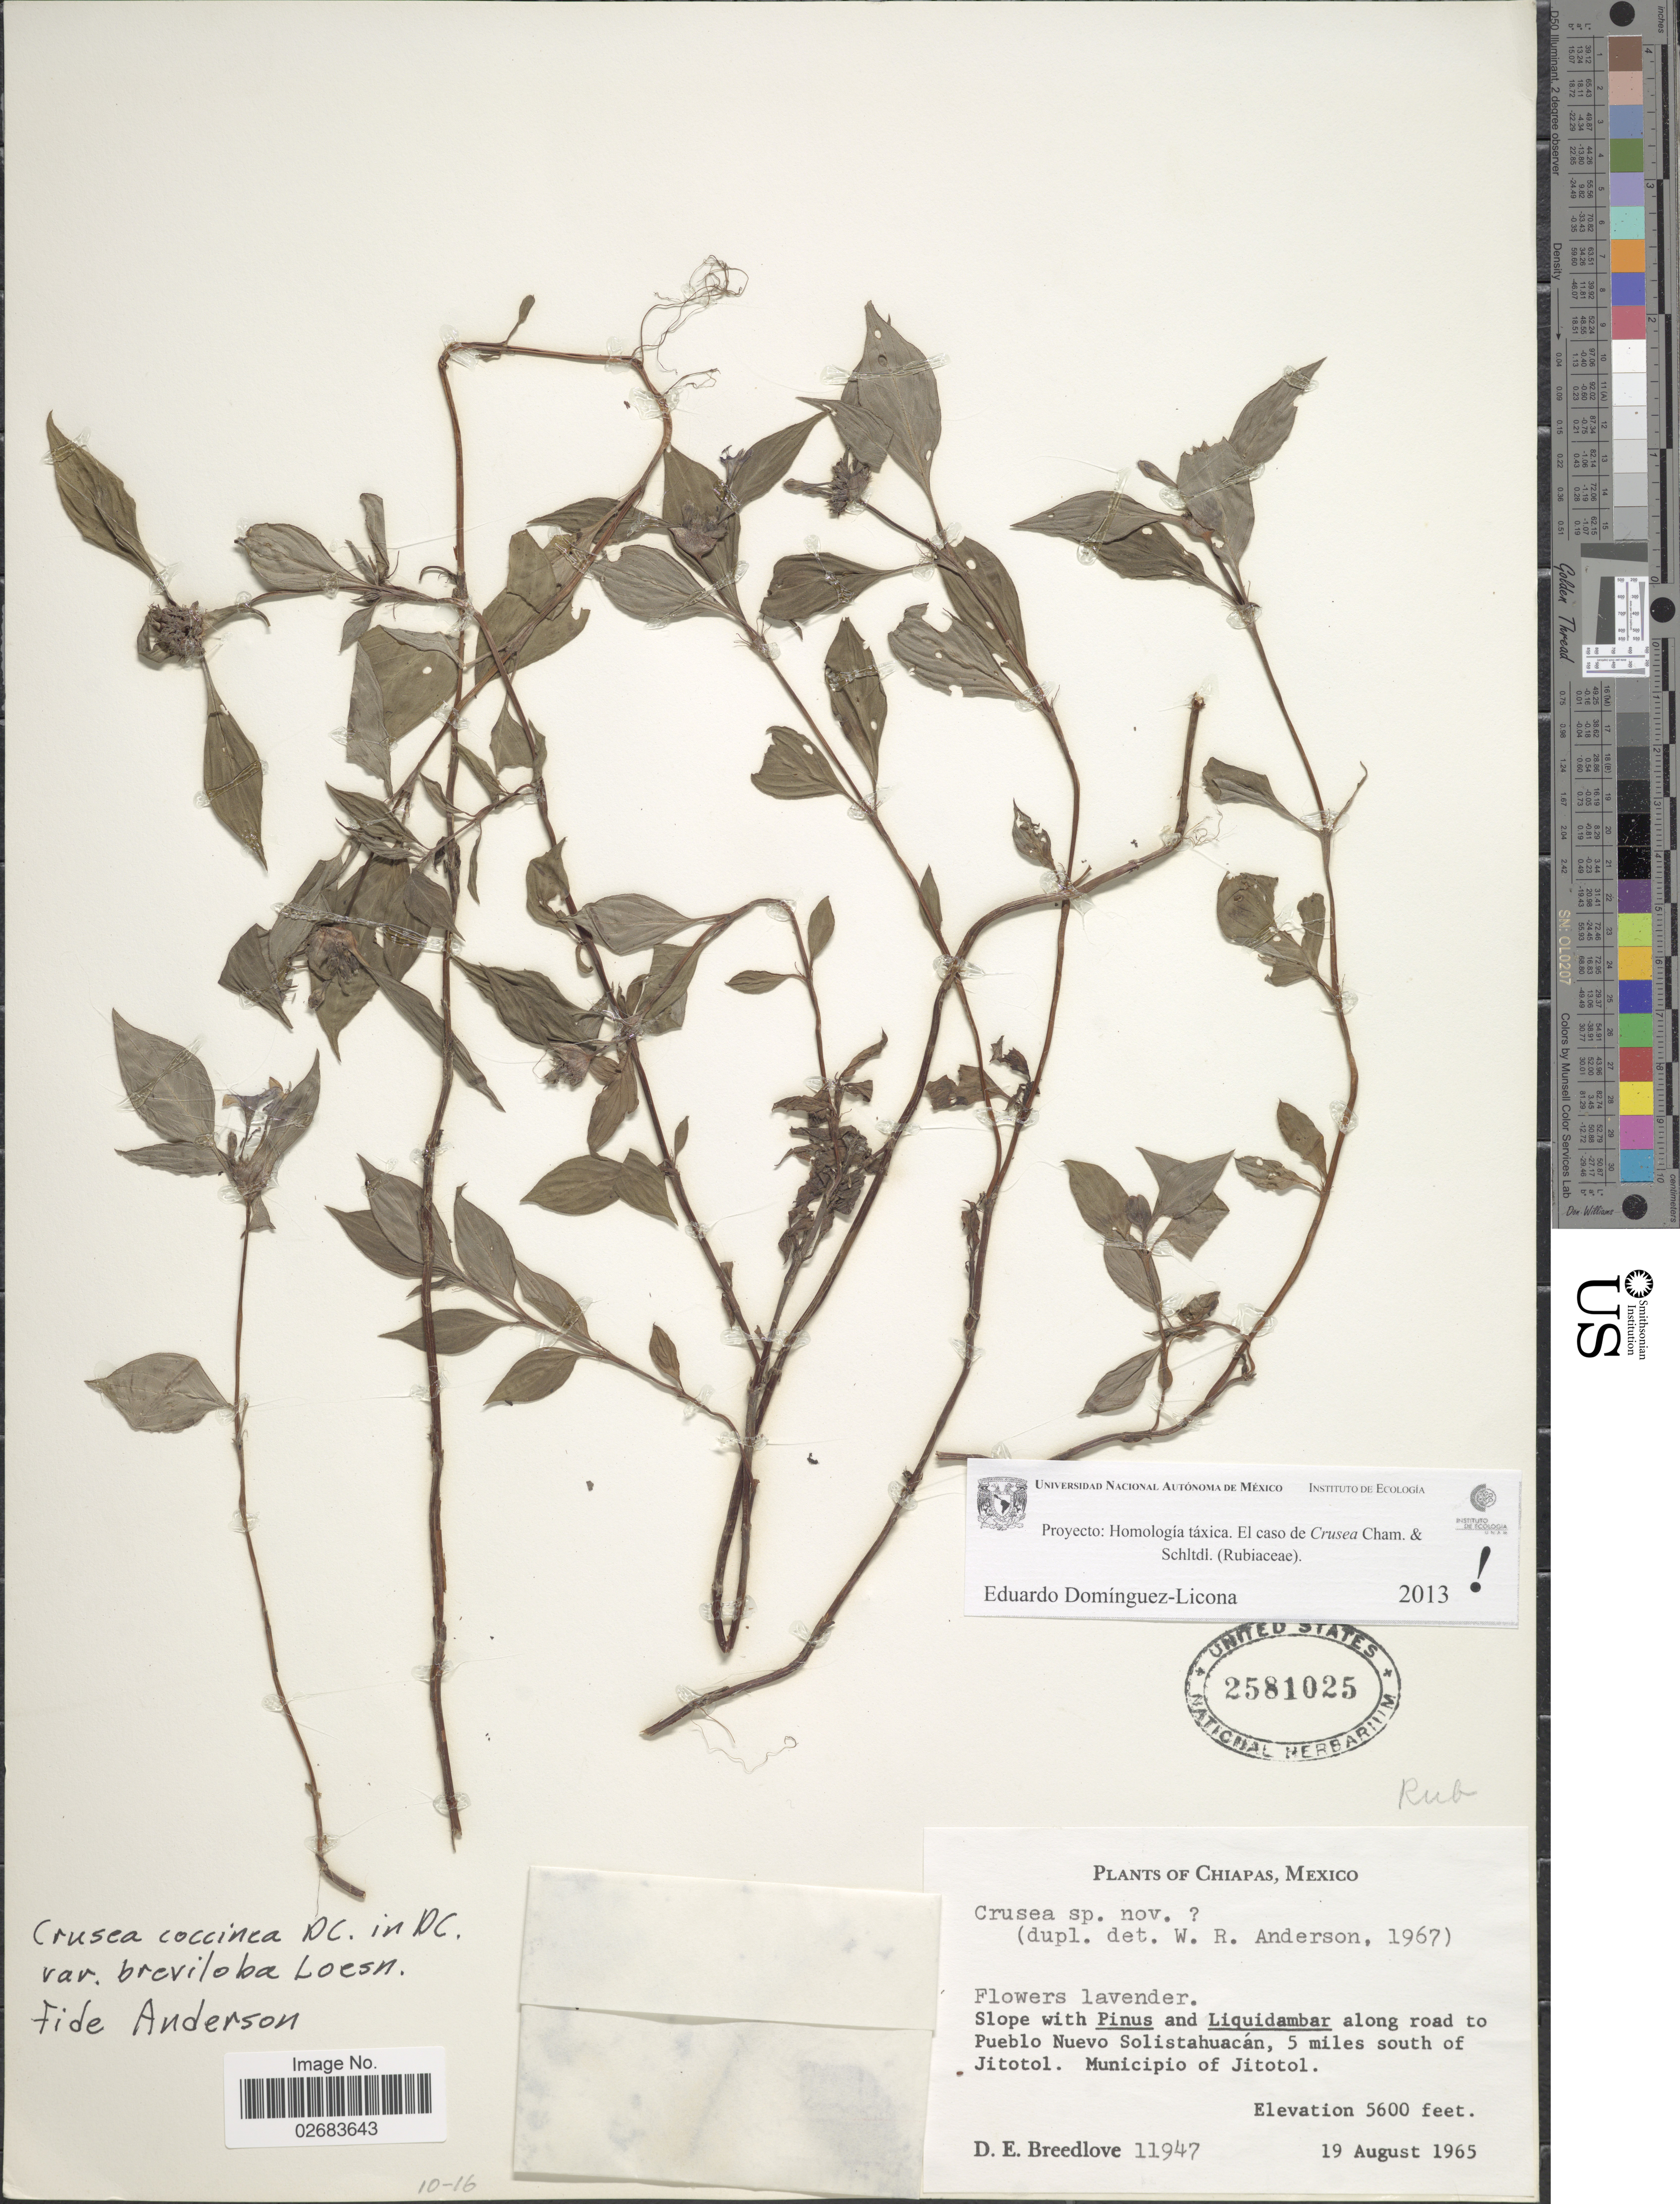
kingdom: Plantae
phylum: Tracheophyta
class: Magnoliopsida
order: Gentianales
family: Rubiaceae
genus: Crusea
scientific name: Crusea coccinea var. breviloba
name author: Loes.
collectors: D. E. Breedlove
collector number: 11947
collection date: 1965-08-19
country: Mexico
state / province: Chiapas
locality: Along road to Pueblo Nuevo Solistahuacan, 5 miles south of Jitotol. Municipio of Jitotol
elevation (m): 1707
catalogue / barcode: US 2581025